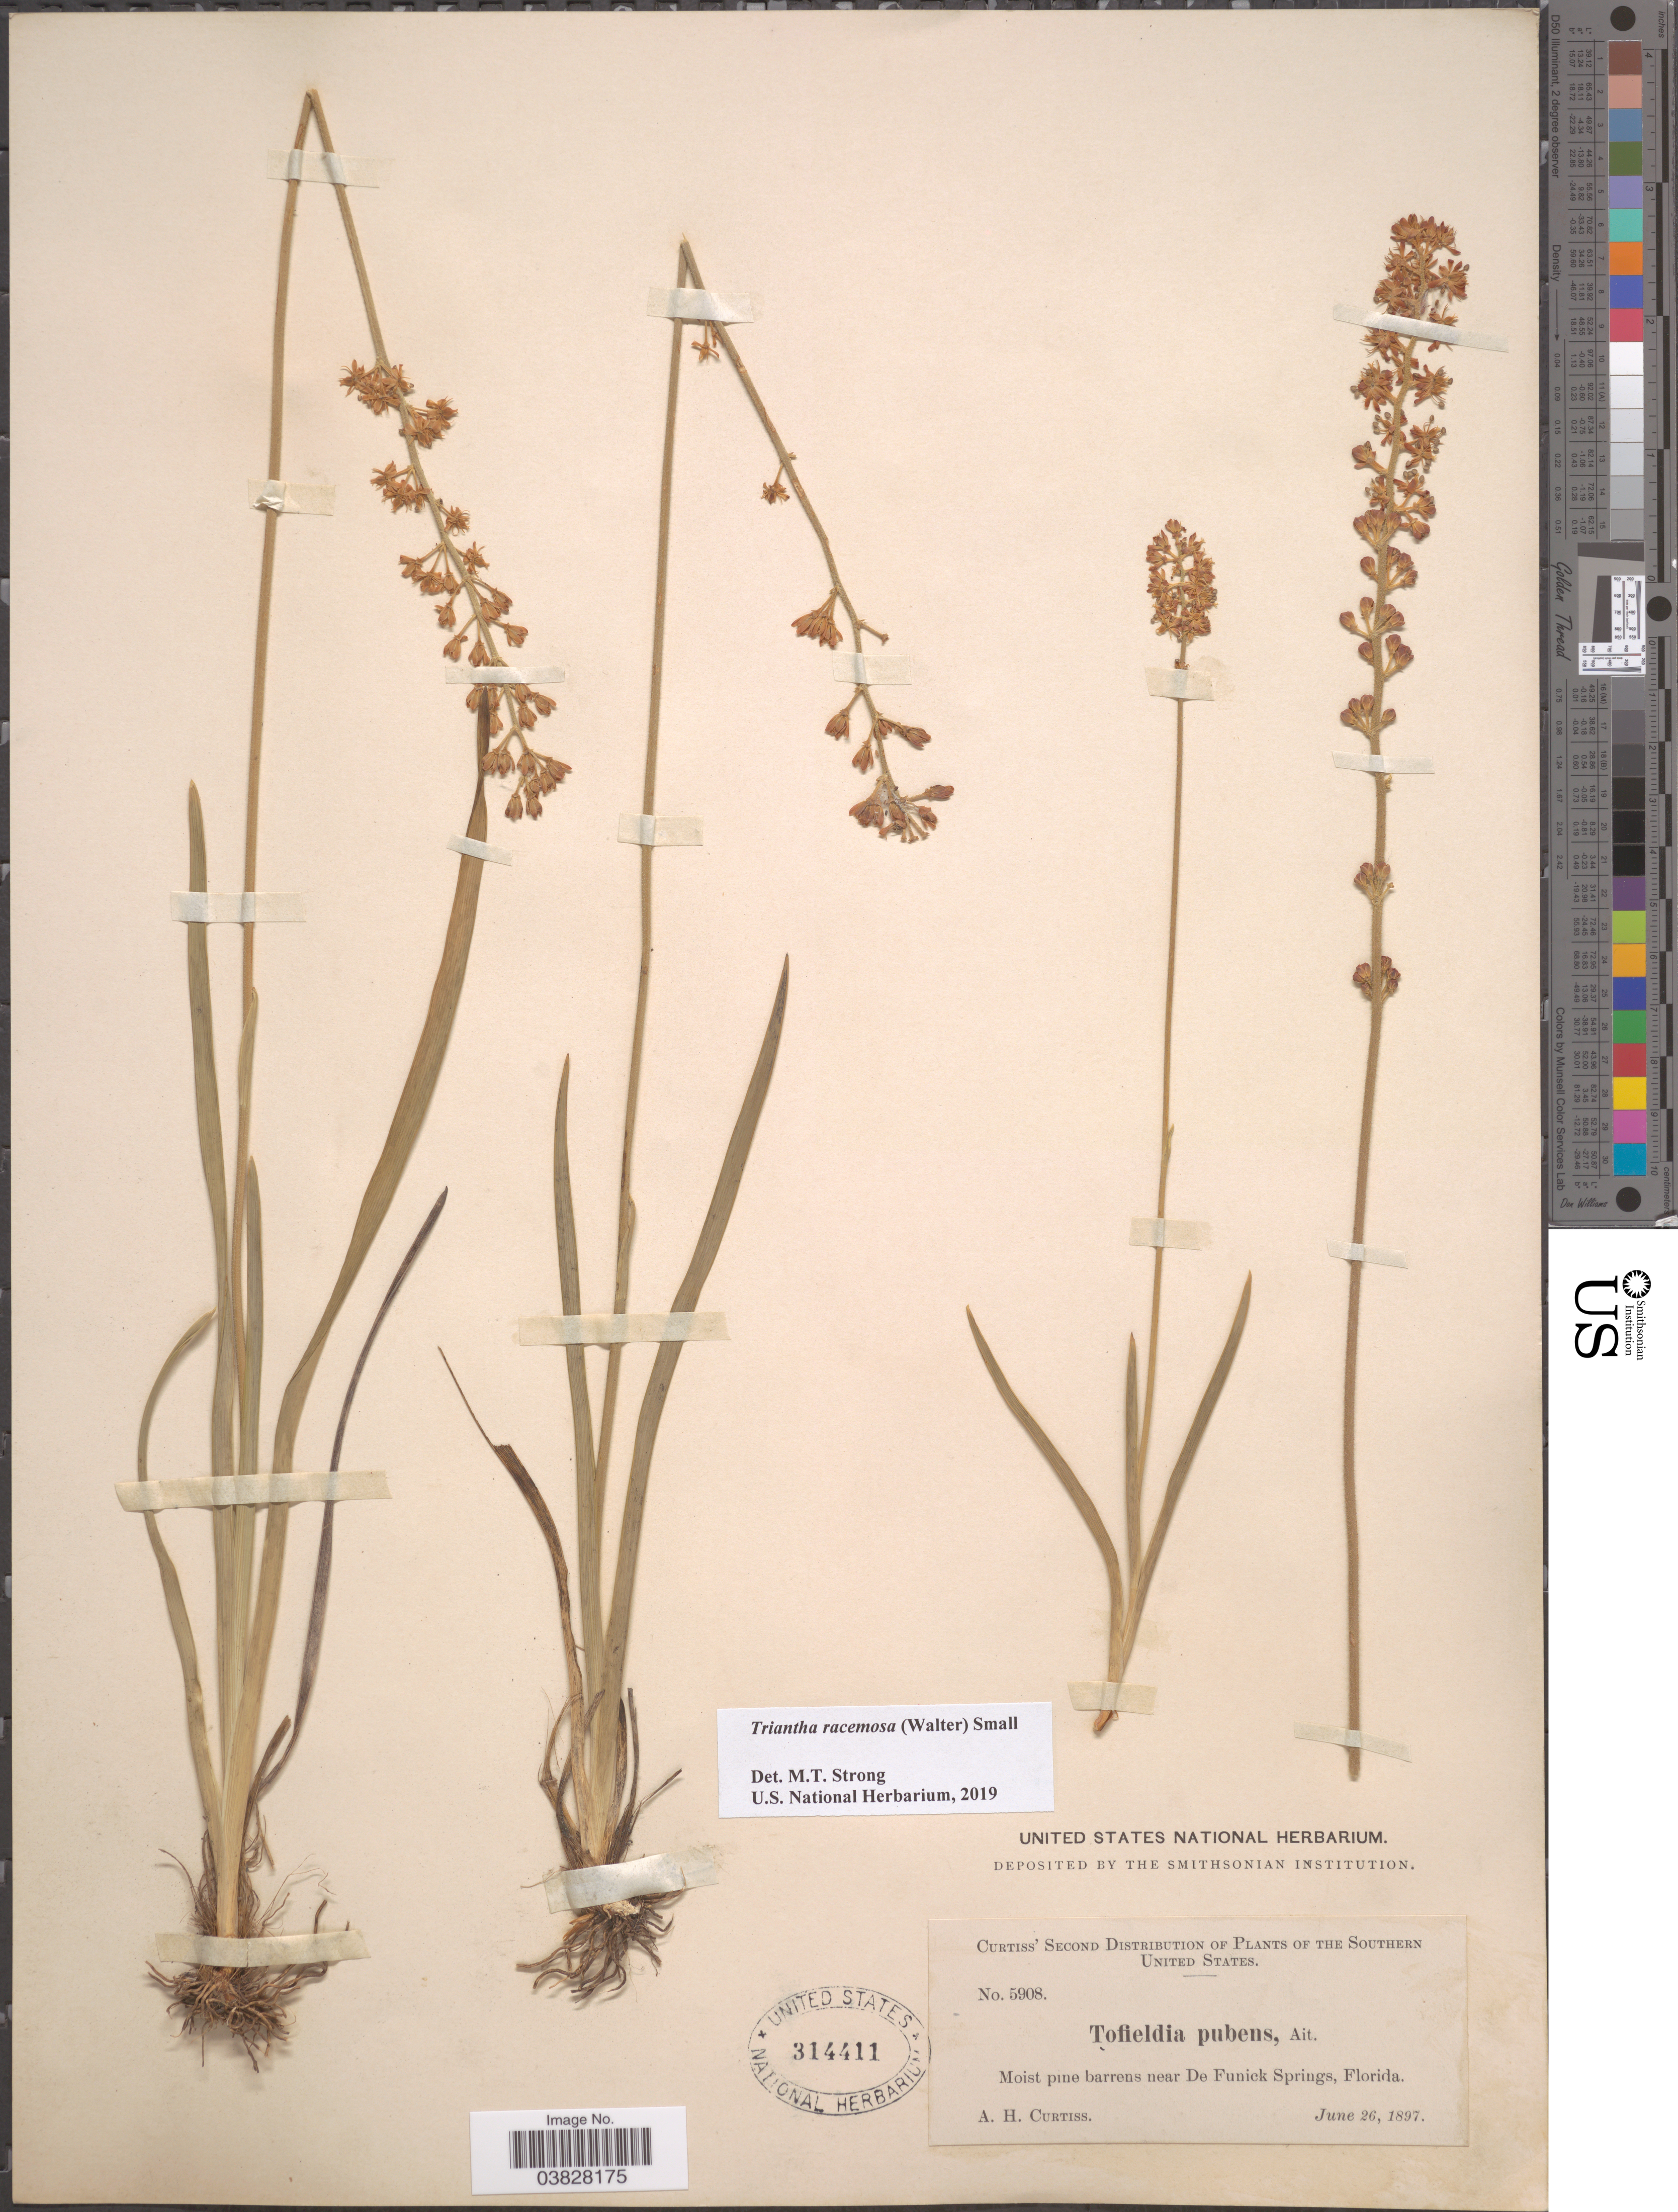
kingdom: Plantae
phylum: Tracheophyta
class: Liliopsida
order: Alismatales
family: Tofieldiaceae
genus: Triantha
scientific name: Triantha racemosa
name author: (Walter) Small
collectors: A. H. Curtiss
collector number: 5908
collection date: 1897-06-26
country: United States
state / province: Florida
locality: The Southern United States. Near De Funick Springs.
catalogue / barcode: US 314411